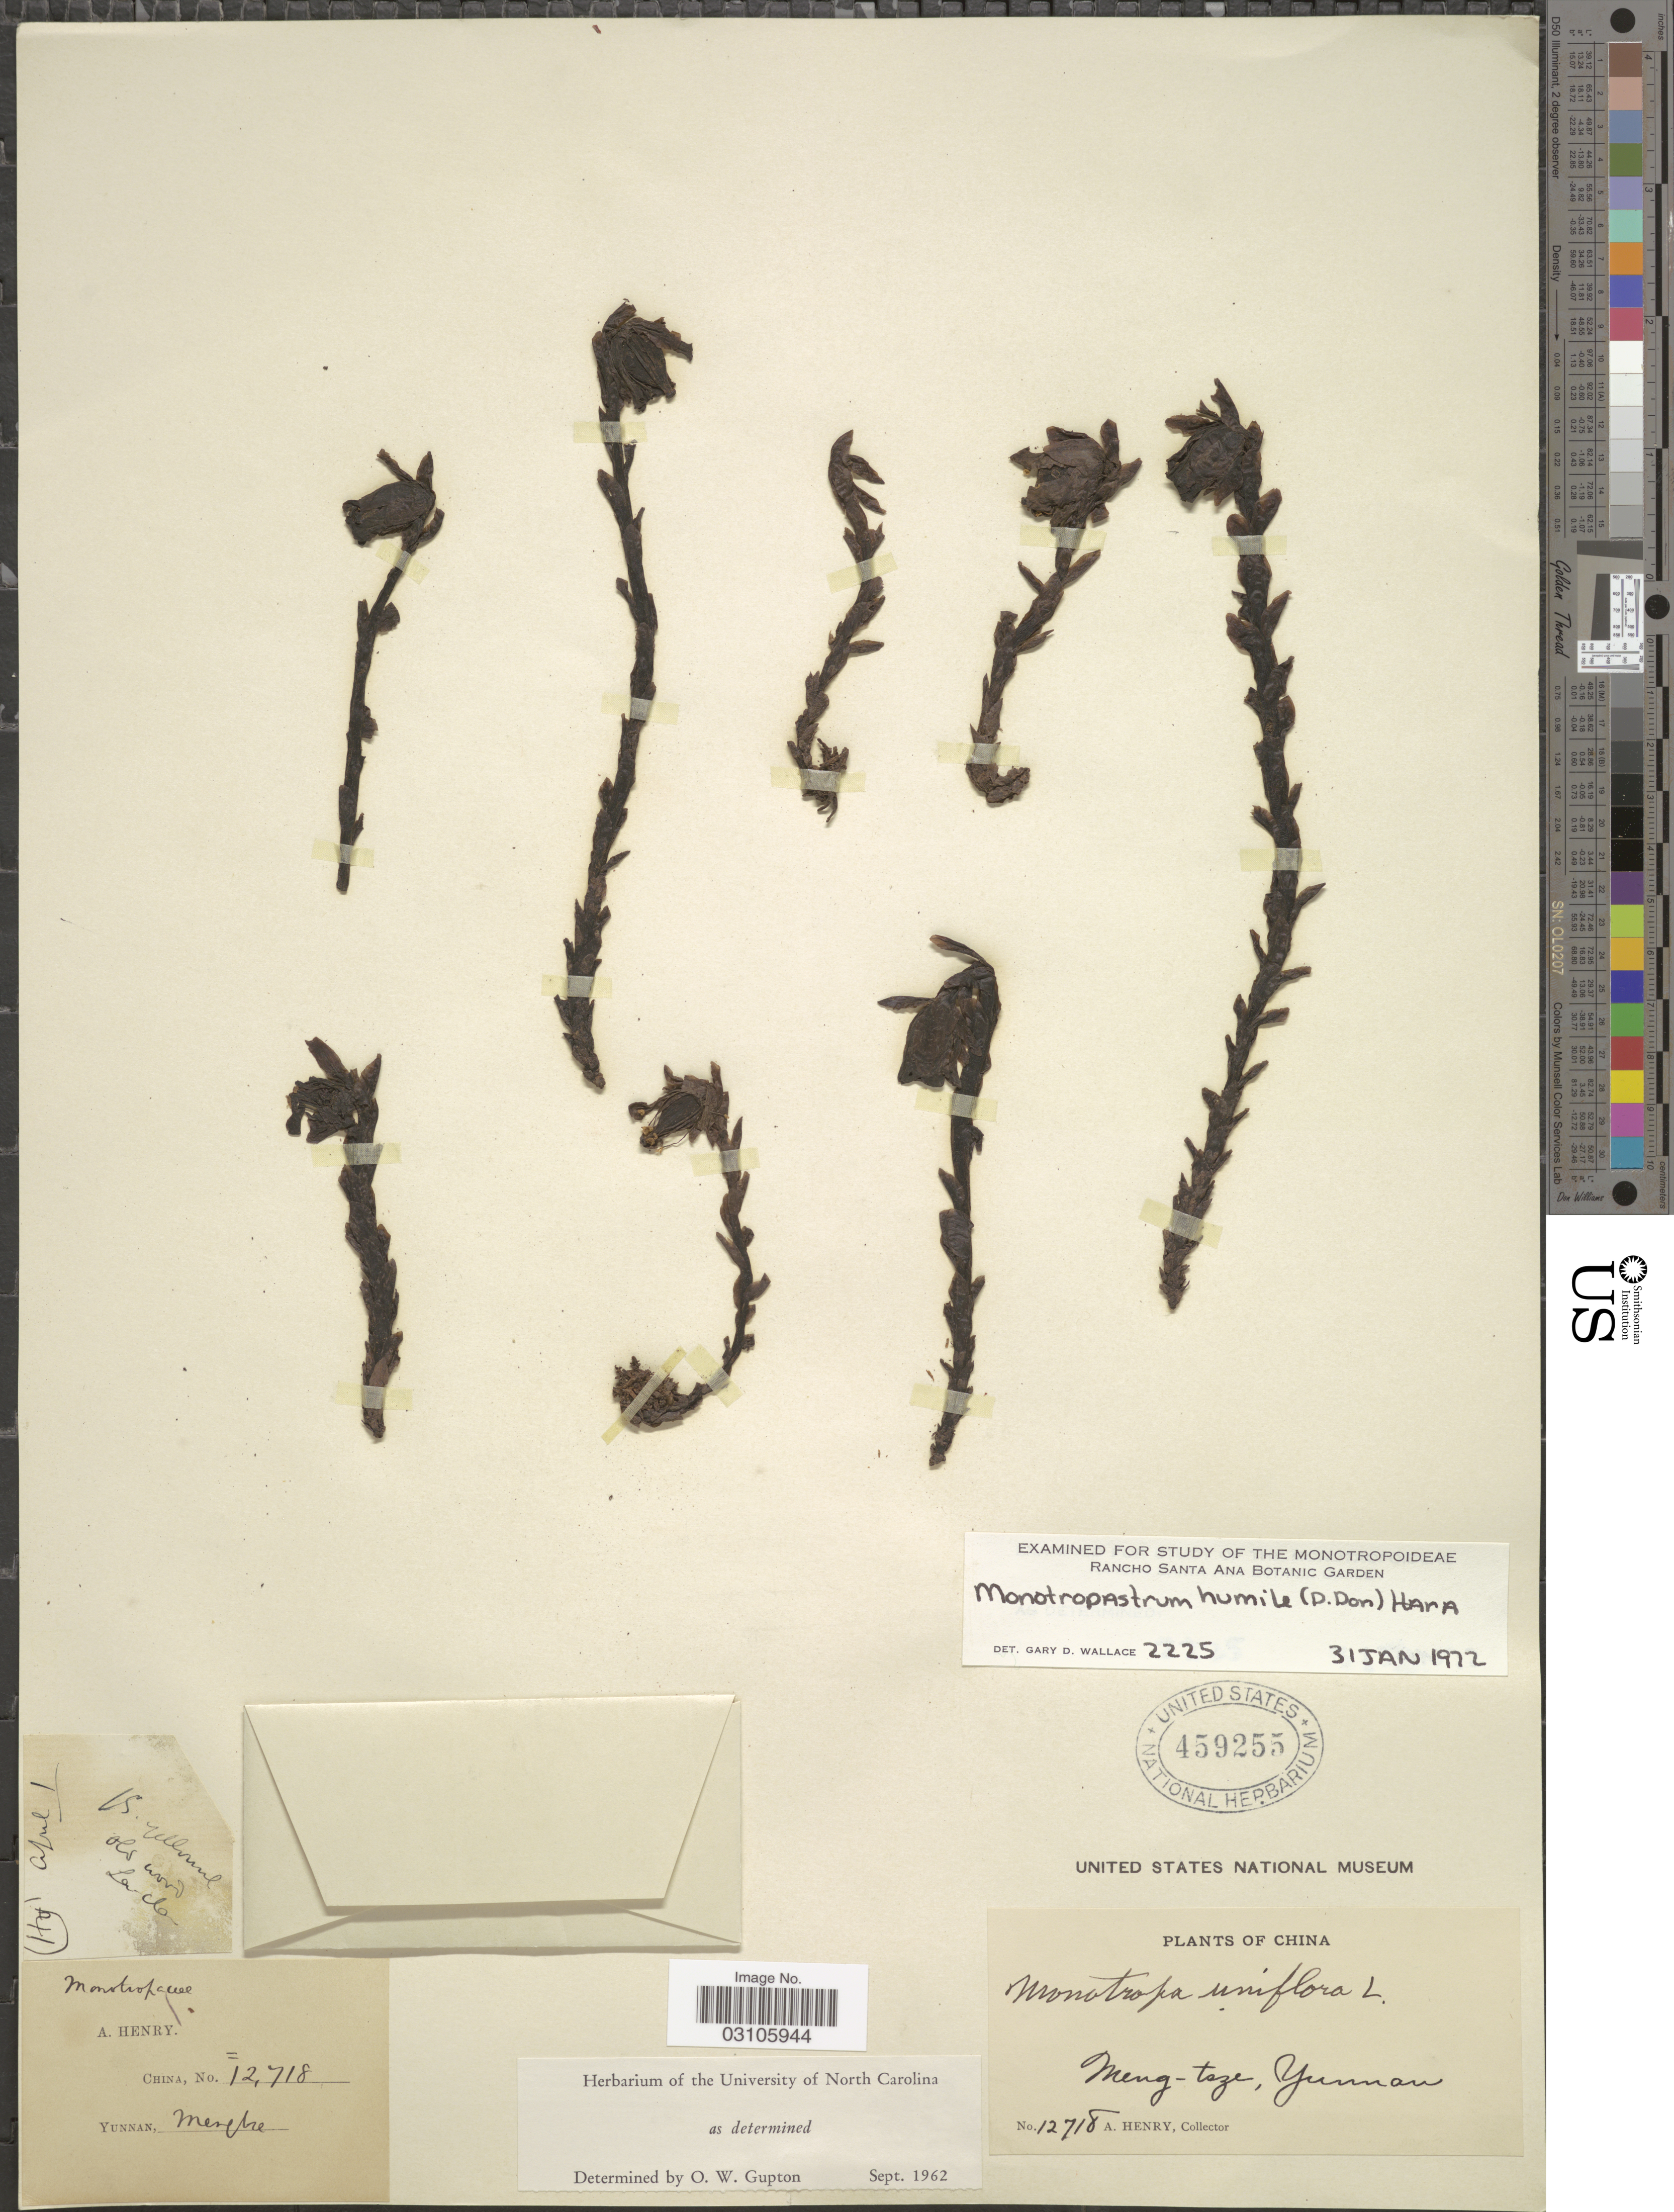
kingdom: Plantae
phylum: Tracheophyta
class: Magnoliopsida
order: Ericales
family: Ericaceae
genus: Monotropastrum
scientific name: Monotropastrum humile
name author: (D. Don) H. Hara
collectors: A. Henry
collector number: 12718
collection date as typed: Transcribed d/m/y: /4/1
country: China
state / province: Yunnan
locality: Meng-tsze.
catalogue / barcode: US 459255